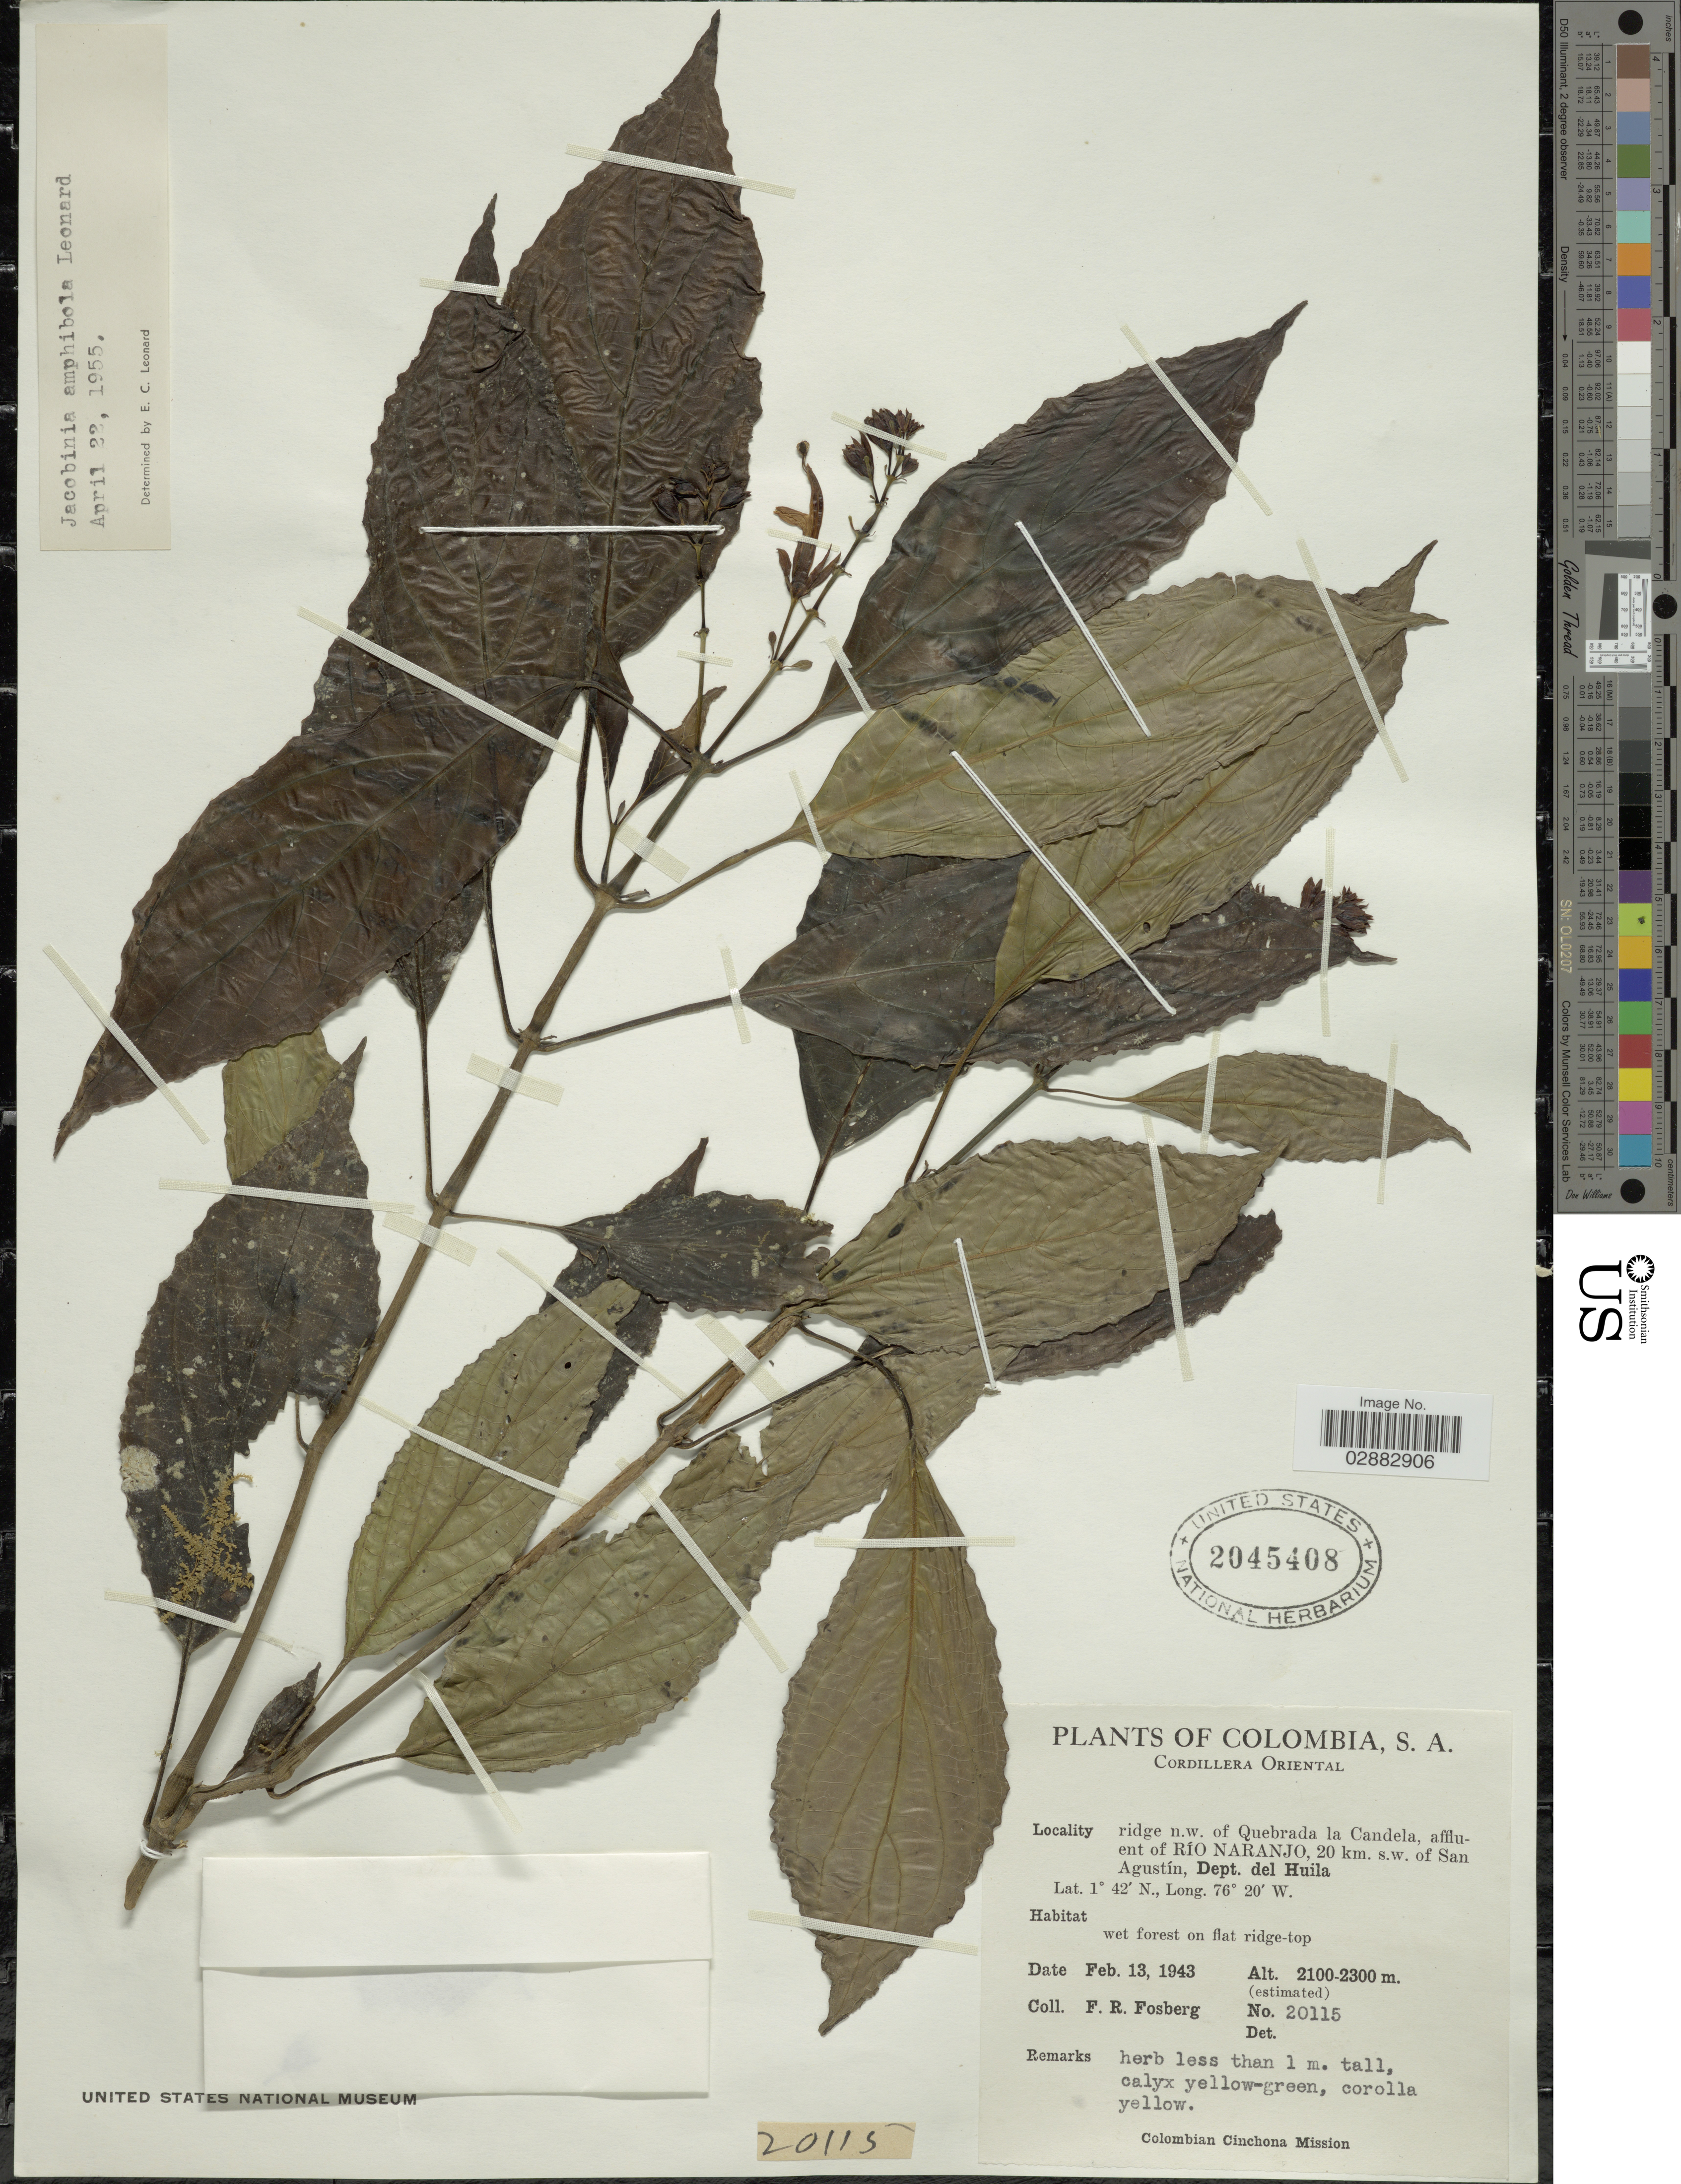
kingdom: Plantae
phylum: Tracheophyta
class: Magnoliopsida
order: Lamiales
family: Acanthaceae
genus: Jacobinia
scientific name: Jacobinia amphibola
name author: Leonard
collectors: F. R. Fosberg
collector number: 20115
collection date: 1943-02-13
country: Colombia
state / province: Huila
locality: Cordillera Oriental, ridge n.w. of Quebrada la Candela, affluent of Río Naranjo, 20 km. s.w. of San Agustín, Dept. del Huila.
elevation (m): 2100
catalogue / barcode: US 2045408